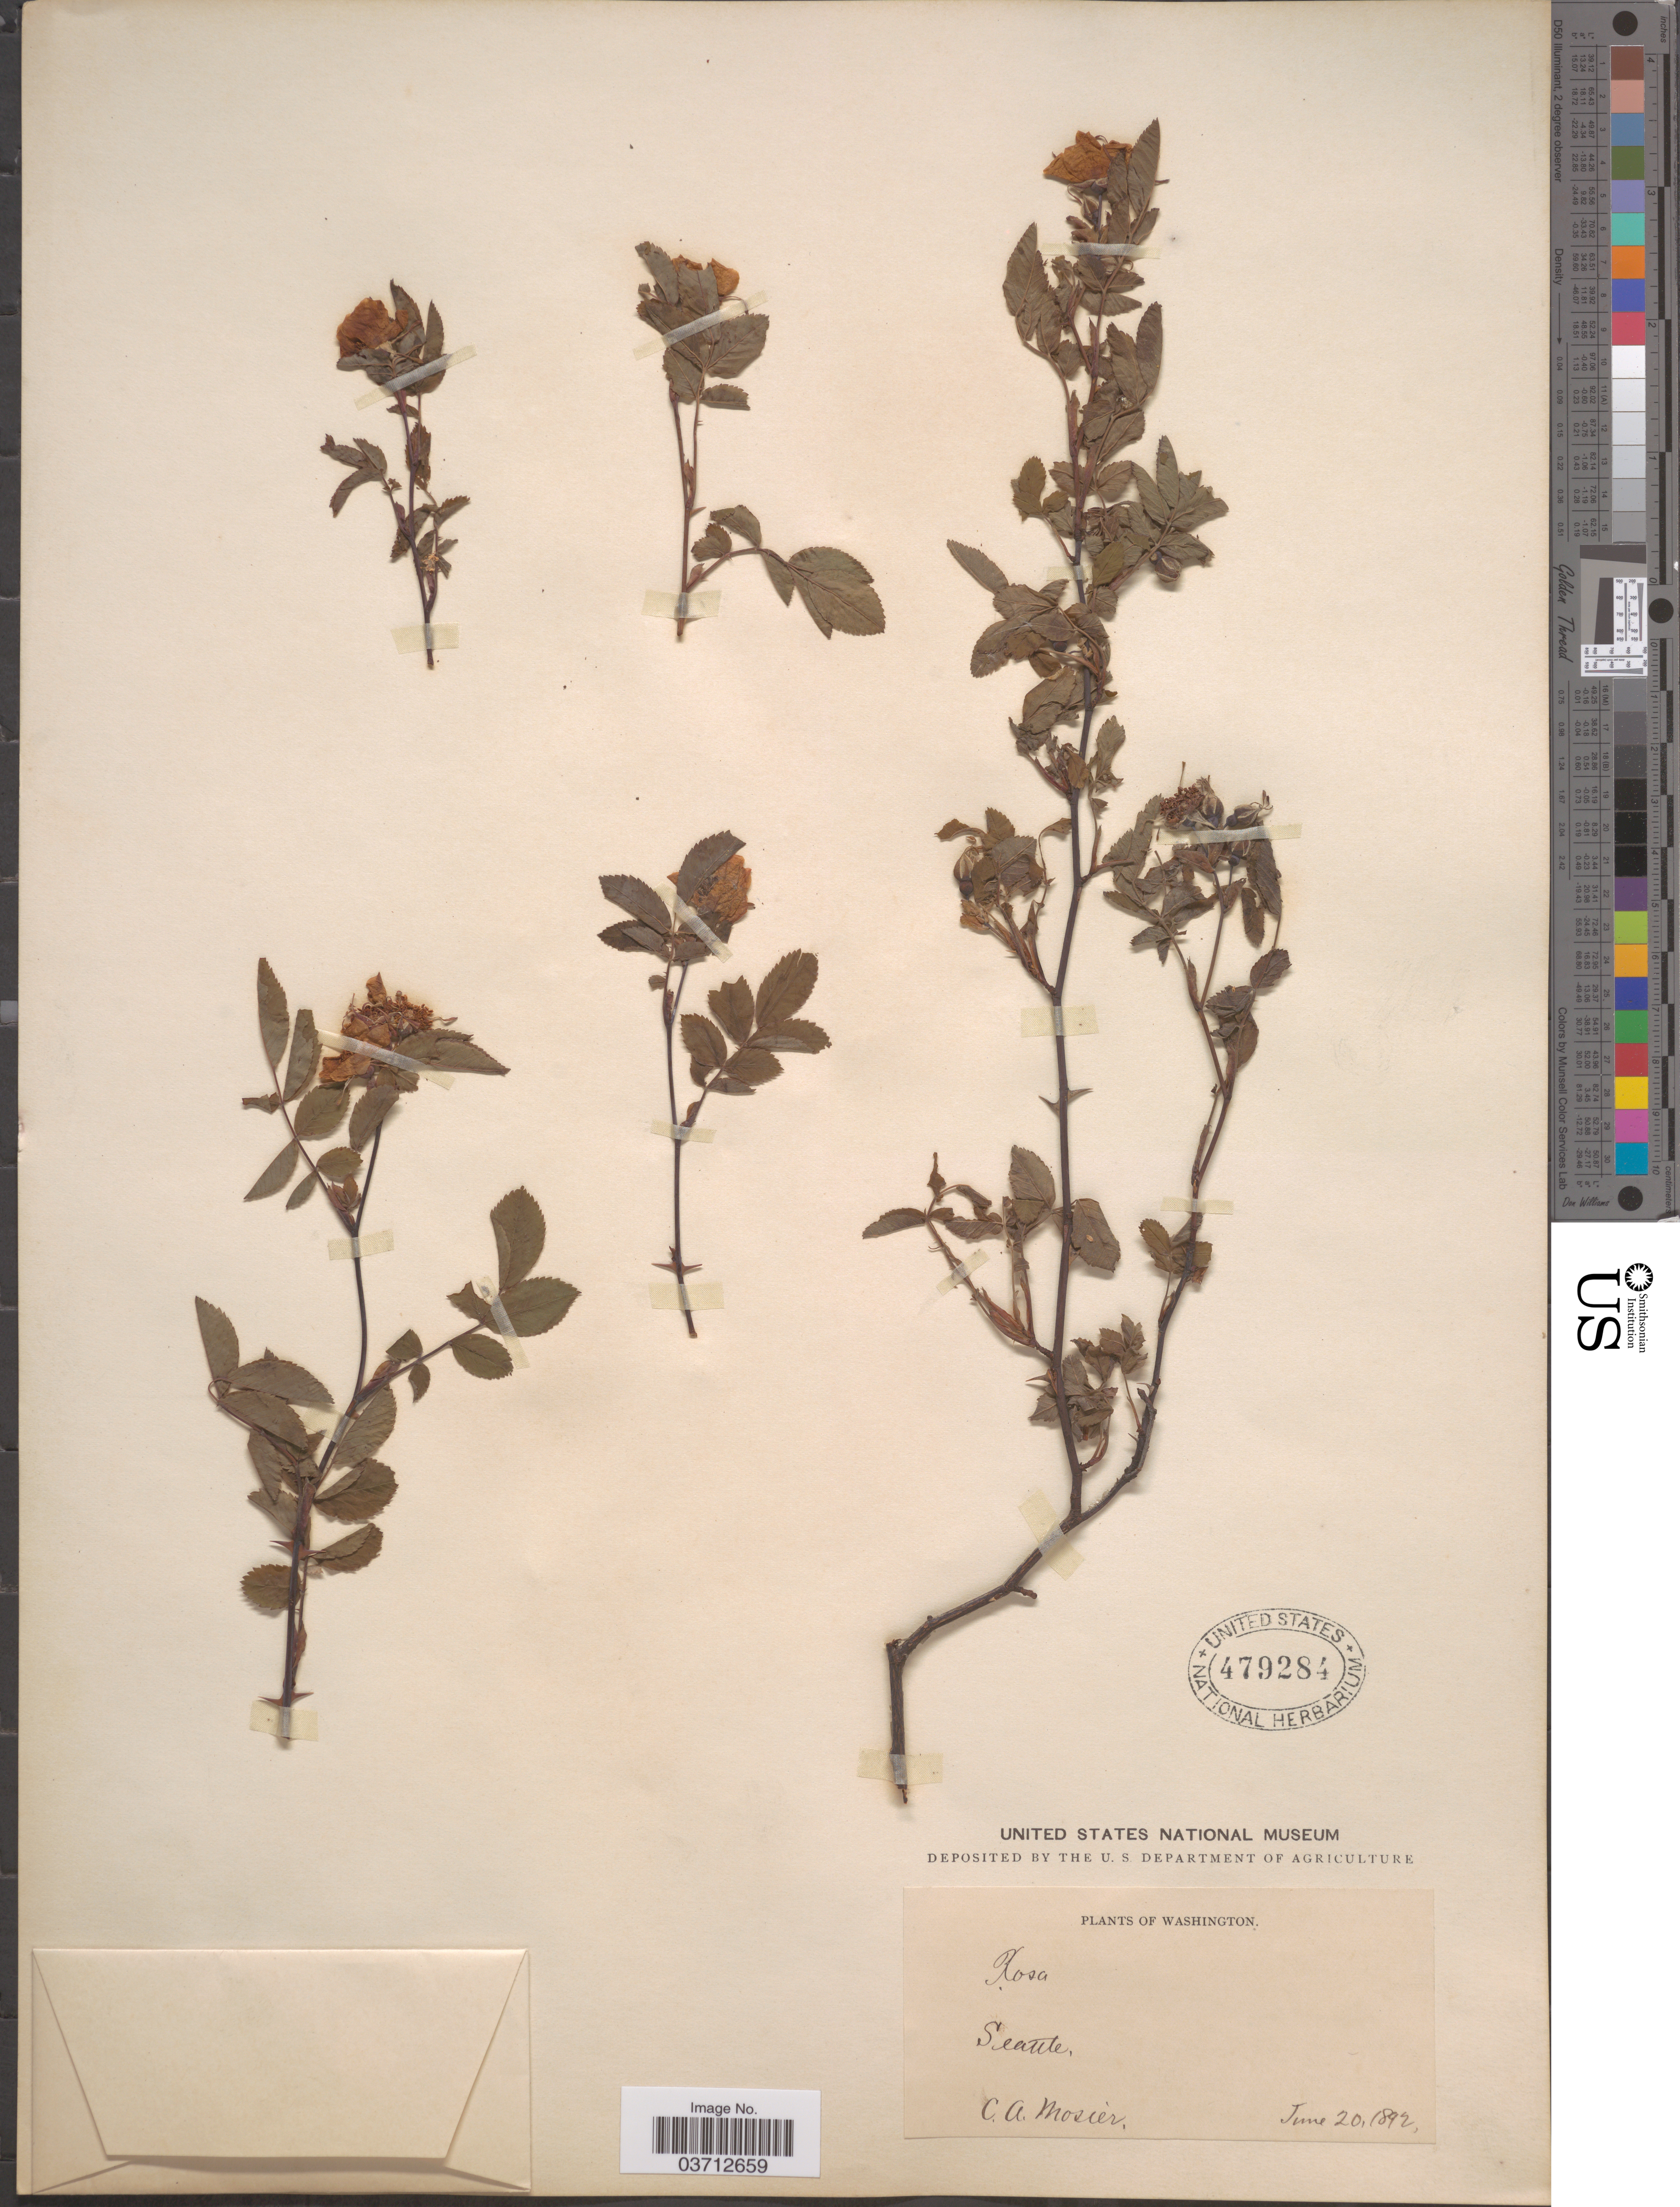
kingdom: Plantae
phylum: Tracheophyta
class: Magnoliopsida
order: Rosales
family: Rosaceae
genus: Rosa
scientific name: Rosa sp.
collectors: C. A. Mosier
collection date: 1892-06-20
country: United States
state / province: Washington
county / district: King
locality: Seattle.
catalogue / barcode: US 479284